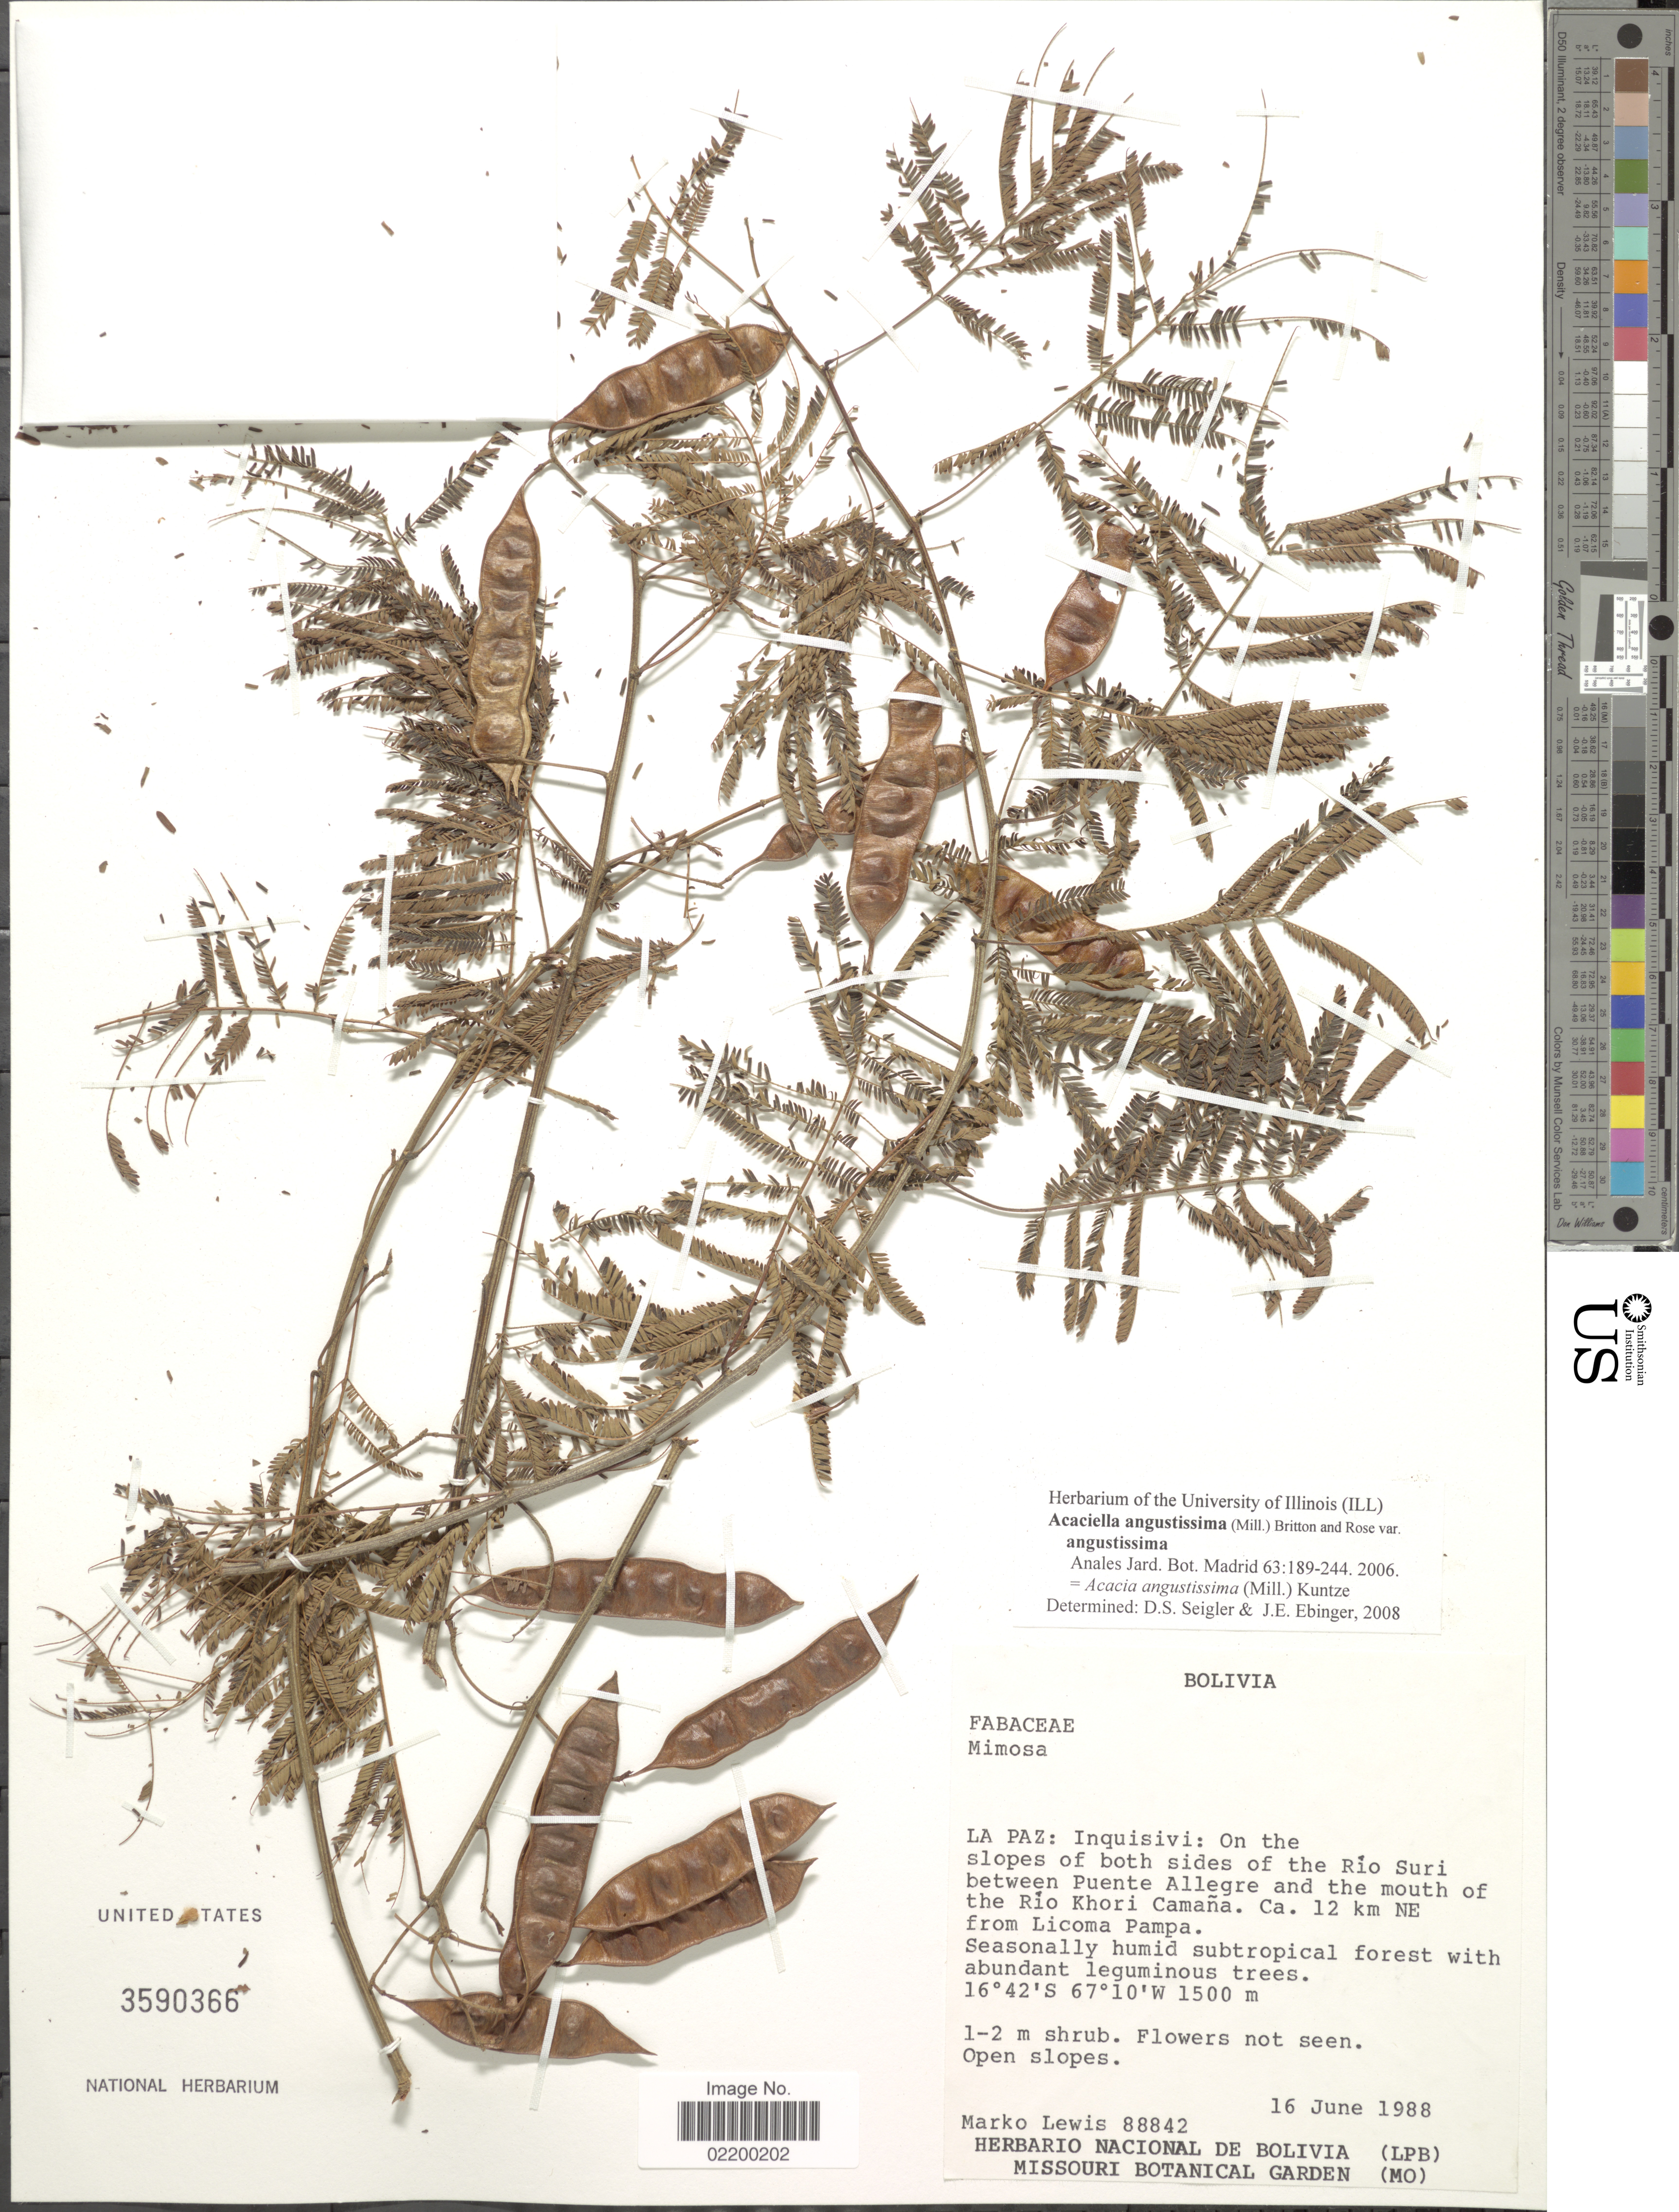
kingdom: Plantae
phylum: Tracheophyta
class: Magnoliopsida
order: Fabales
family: Fabaceae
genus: Acaciella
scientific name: Acaciella angustissima var. angustissima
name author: (Mill.) Britton & Rose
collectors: M. A. Lewis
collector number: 88842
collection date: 1988-06-16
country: Bolivia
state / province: La Paz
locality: Bolivia, La Pa: Inquisivi: On the slopes of both sides of the Rio suri between Puente Allegre and the mouth of the Rio Khori Camana, Ca. 12 km NE fromLicoma Pampa.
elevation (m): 1500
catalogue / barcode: US 3590366